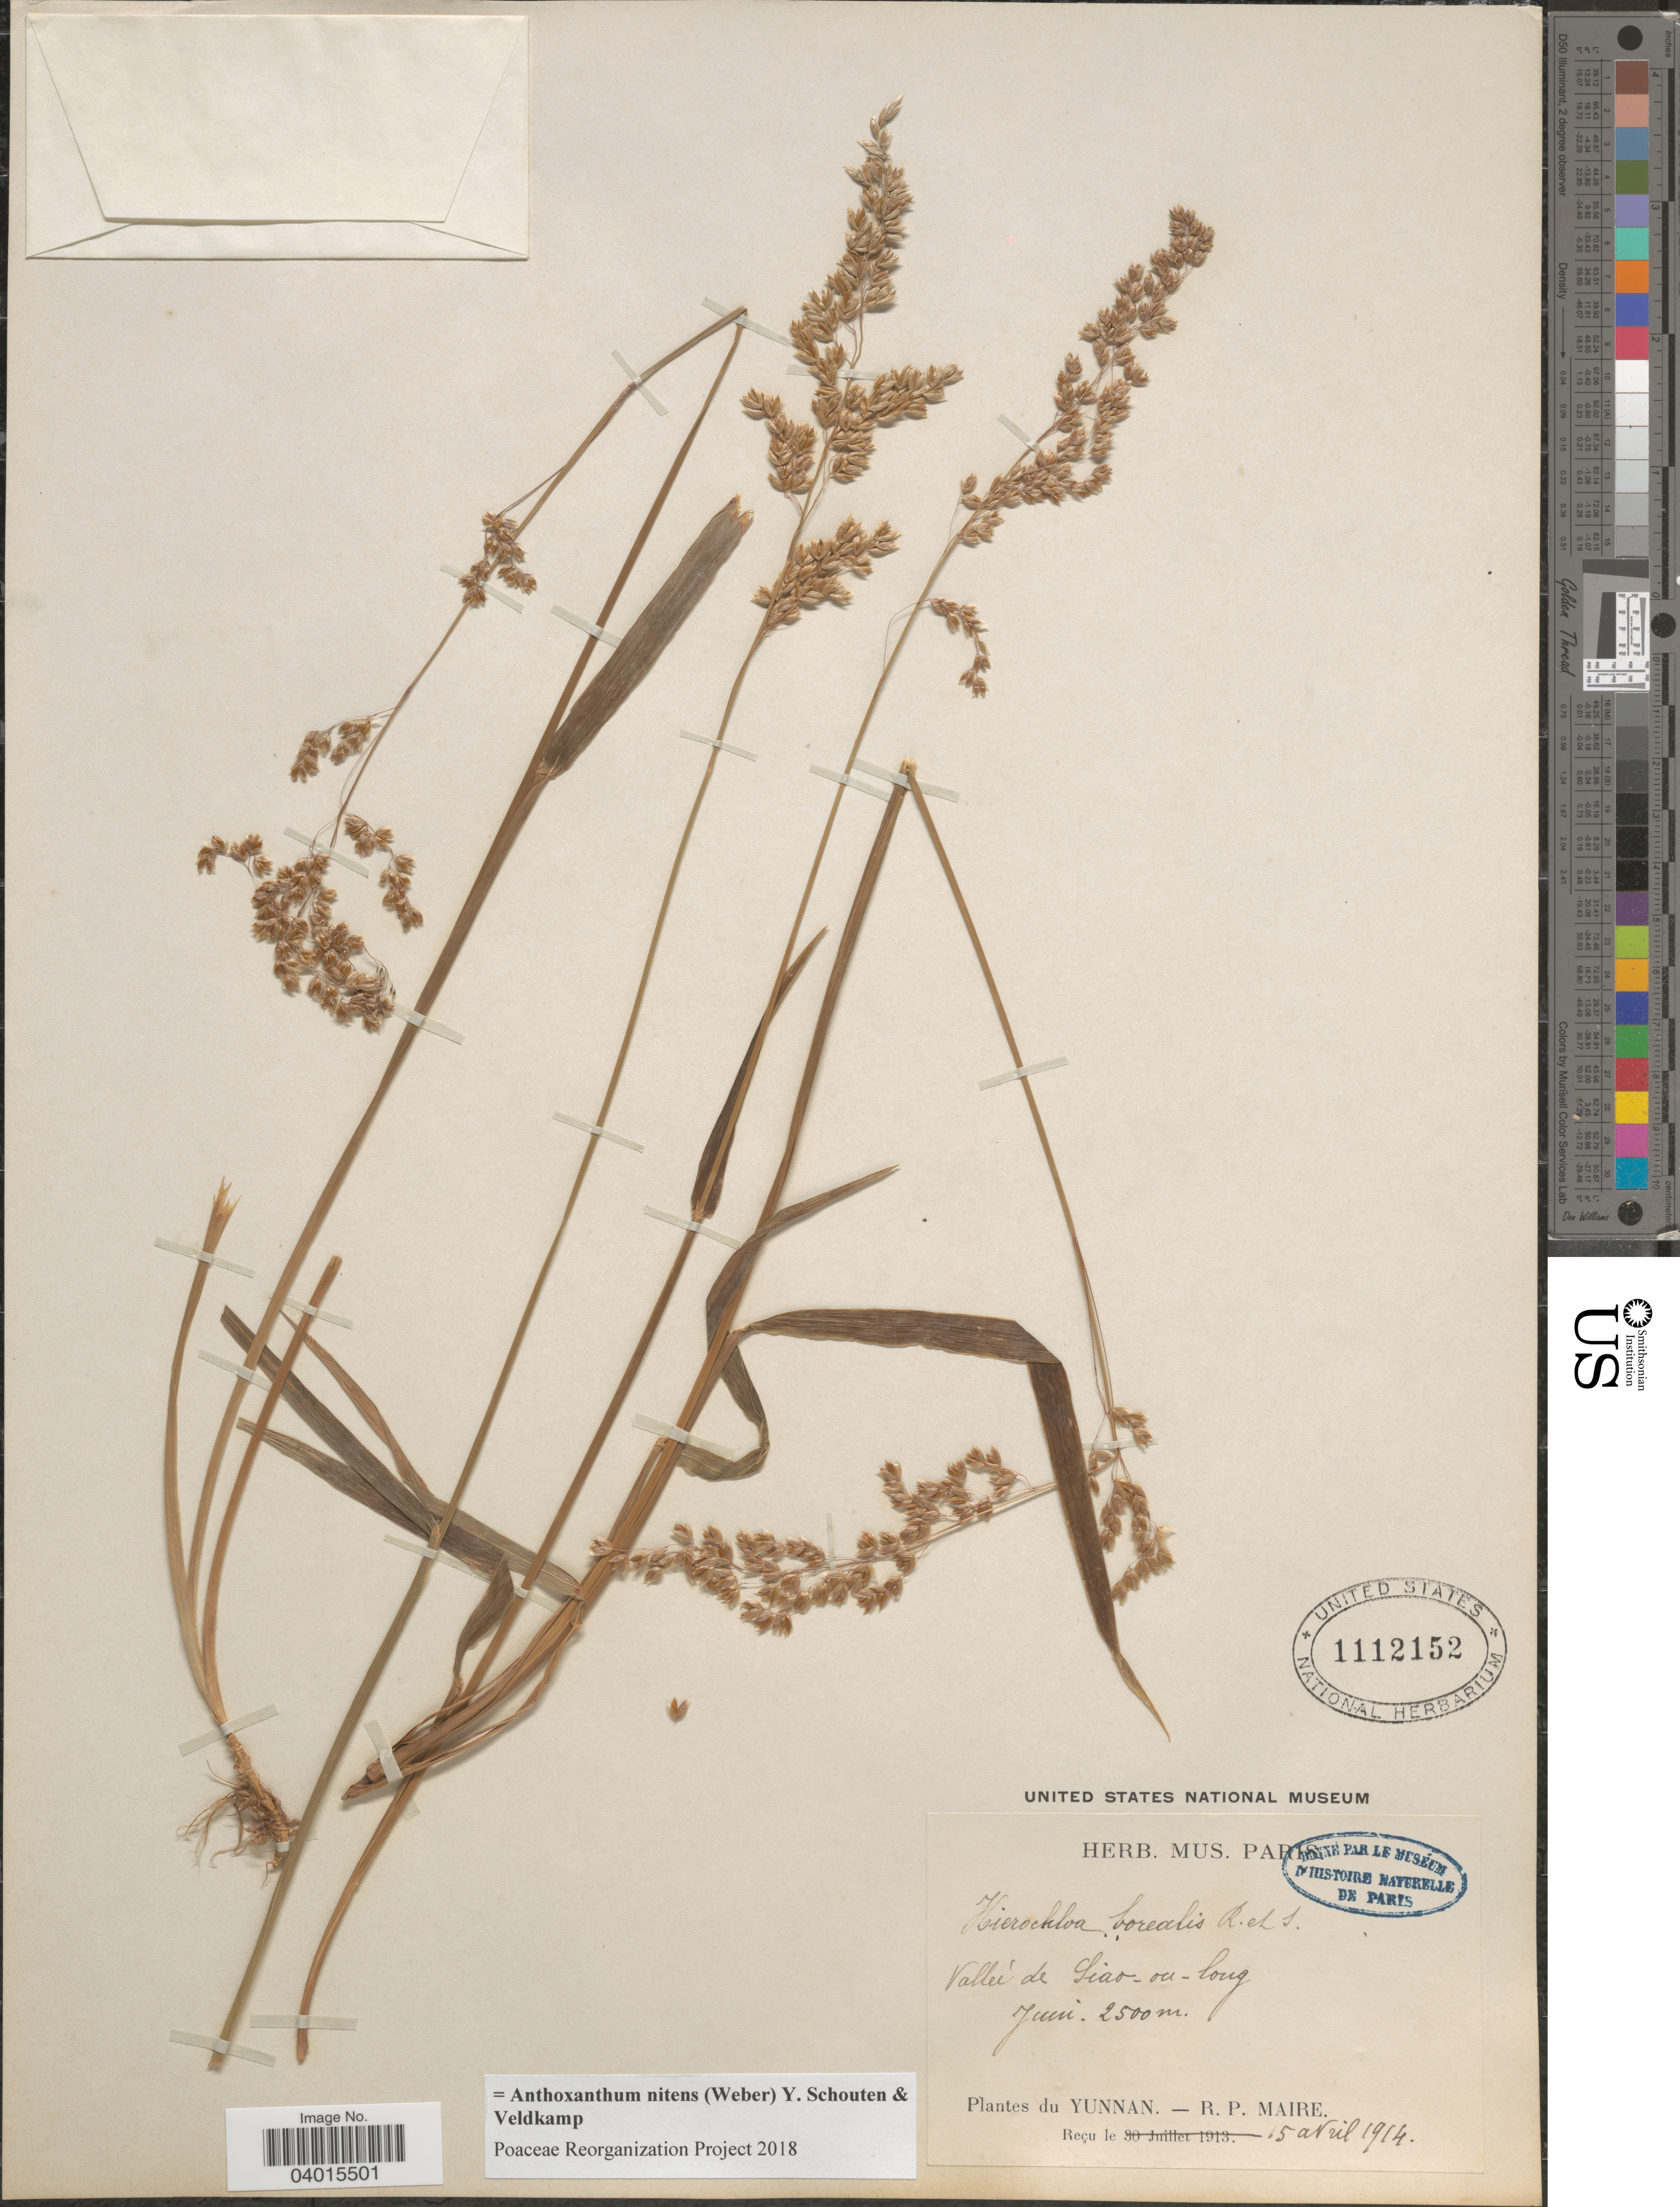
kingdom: Plantae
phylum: Tracheophyta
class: Liliopsida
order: Poales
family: Poaceae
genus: Anthoxanthum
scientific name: Anthoxanthum nitens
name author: (G.H. Weber) R.T.A. Schouten & Veldkamp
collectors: R.-P. Maire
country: China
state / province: Yunnan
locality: Vallée de Siao-ou-long. [interpreted]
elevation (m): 2500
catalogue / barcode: US 1112152